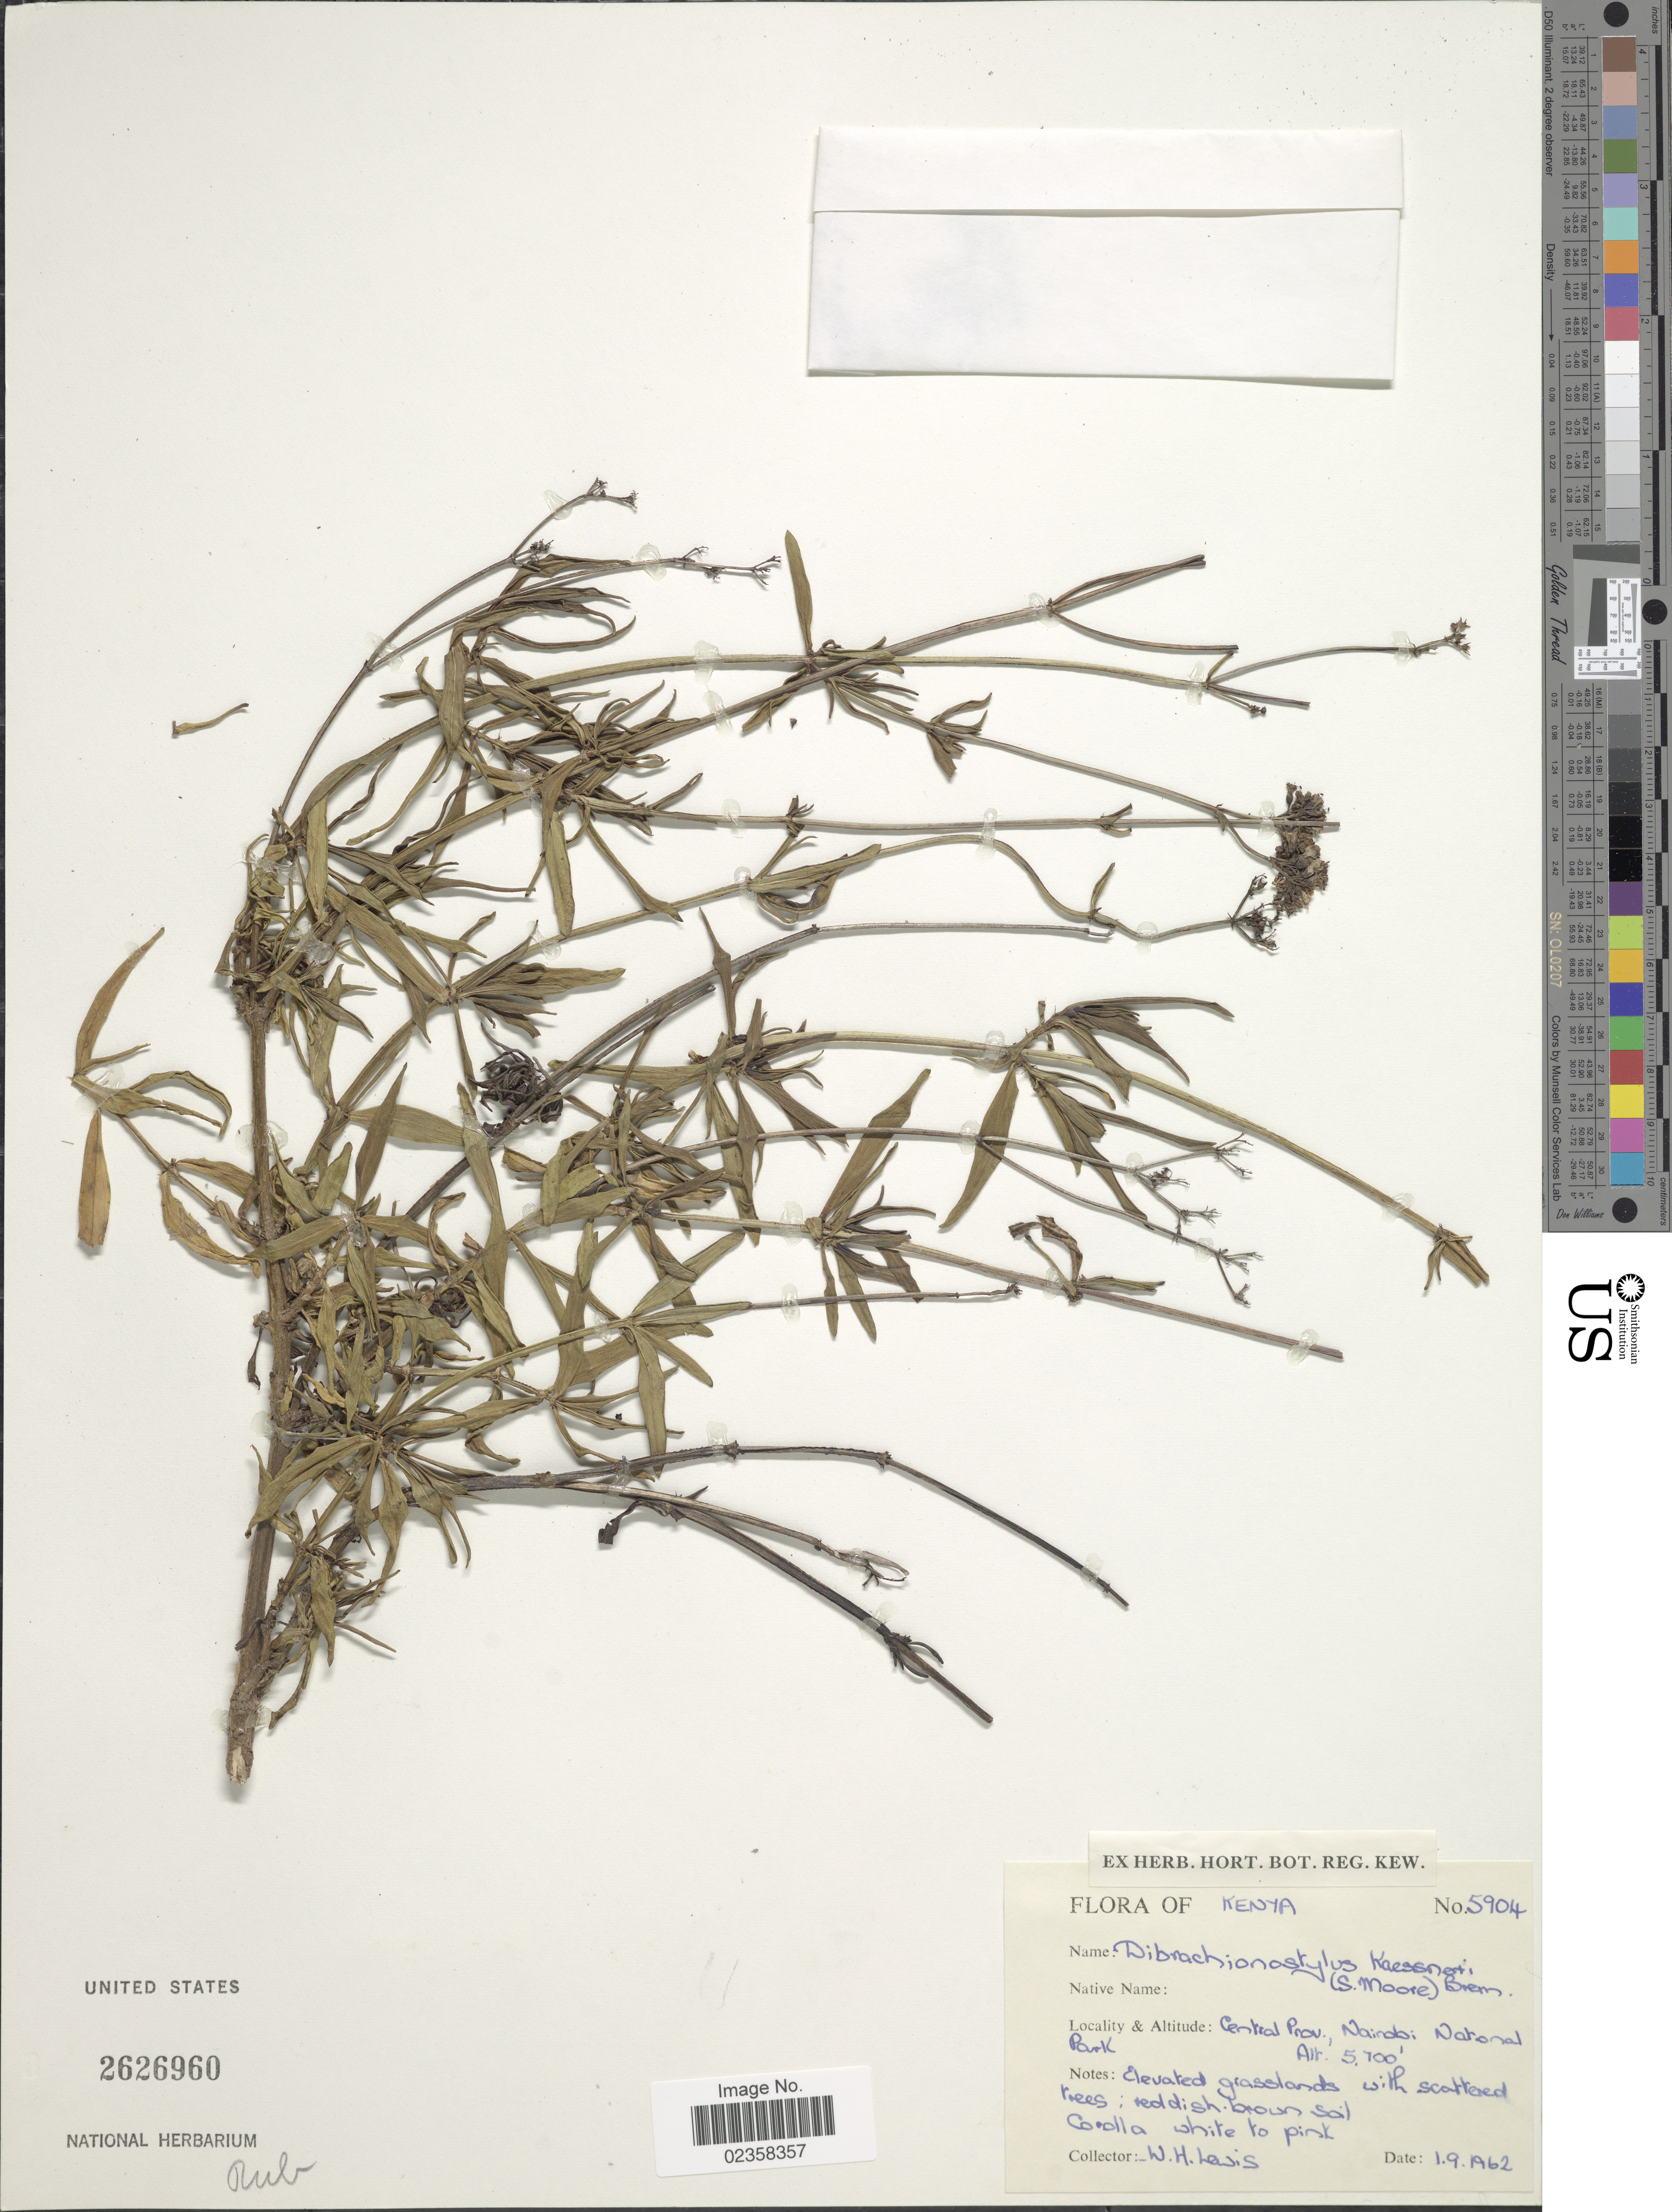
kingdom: Plantae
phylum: Tracheophyta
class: Magnoliopsida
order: Gentianales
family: Rubiaceae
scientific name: Dibrachionostylis kaessneri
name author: (S. Moore) Bremek.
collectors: W. H. Lewis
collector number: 5904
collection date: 1962-09-01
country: Kenya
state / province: Nairobi Area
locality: Central Prov., Nainobi; National Park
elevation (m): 1737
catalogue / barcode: US 2626960